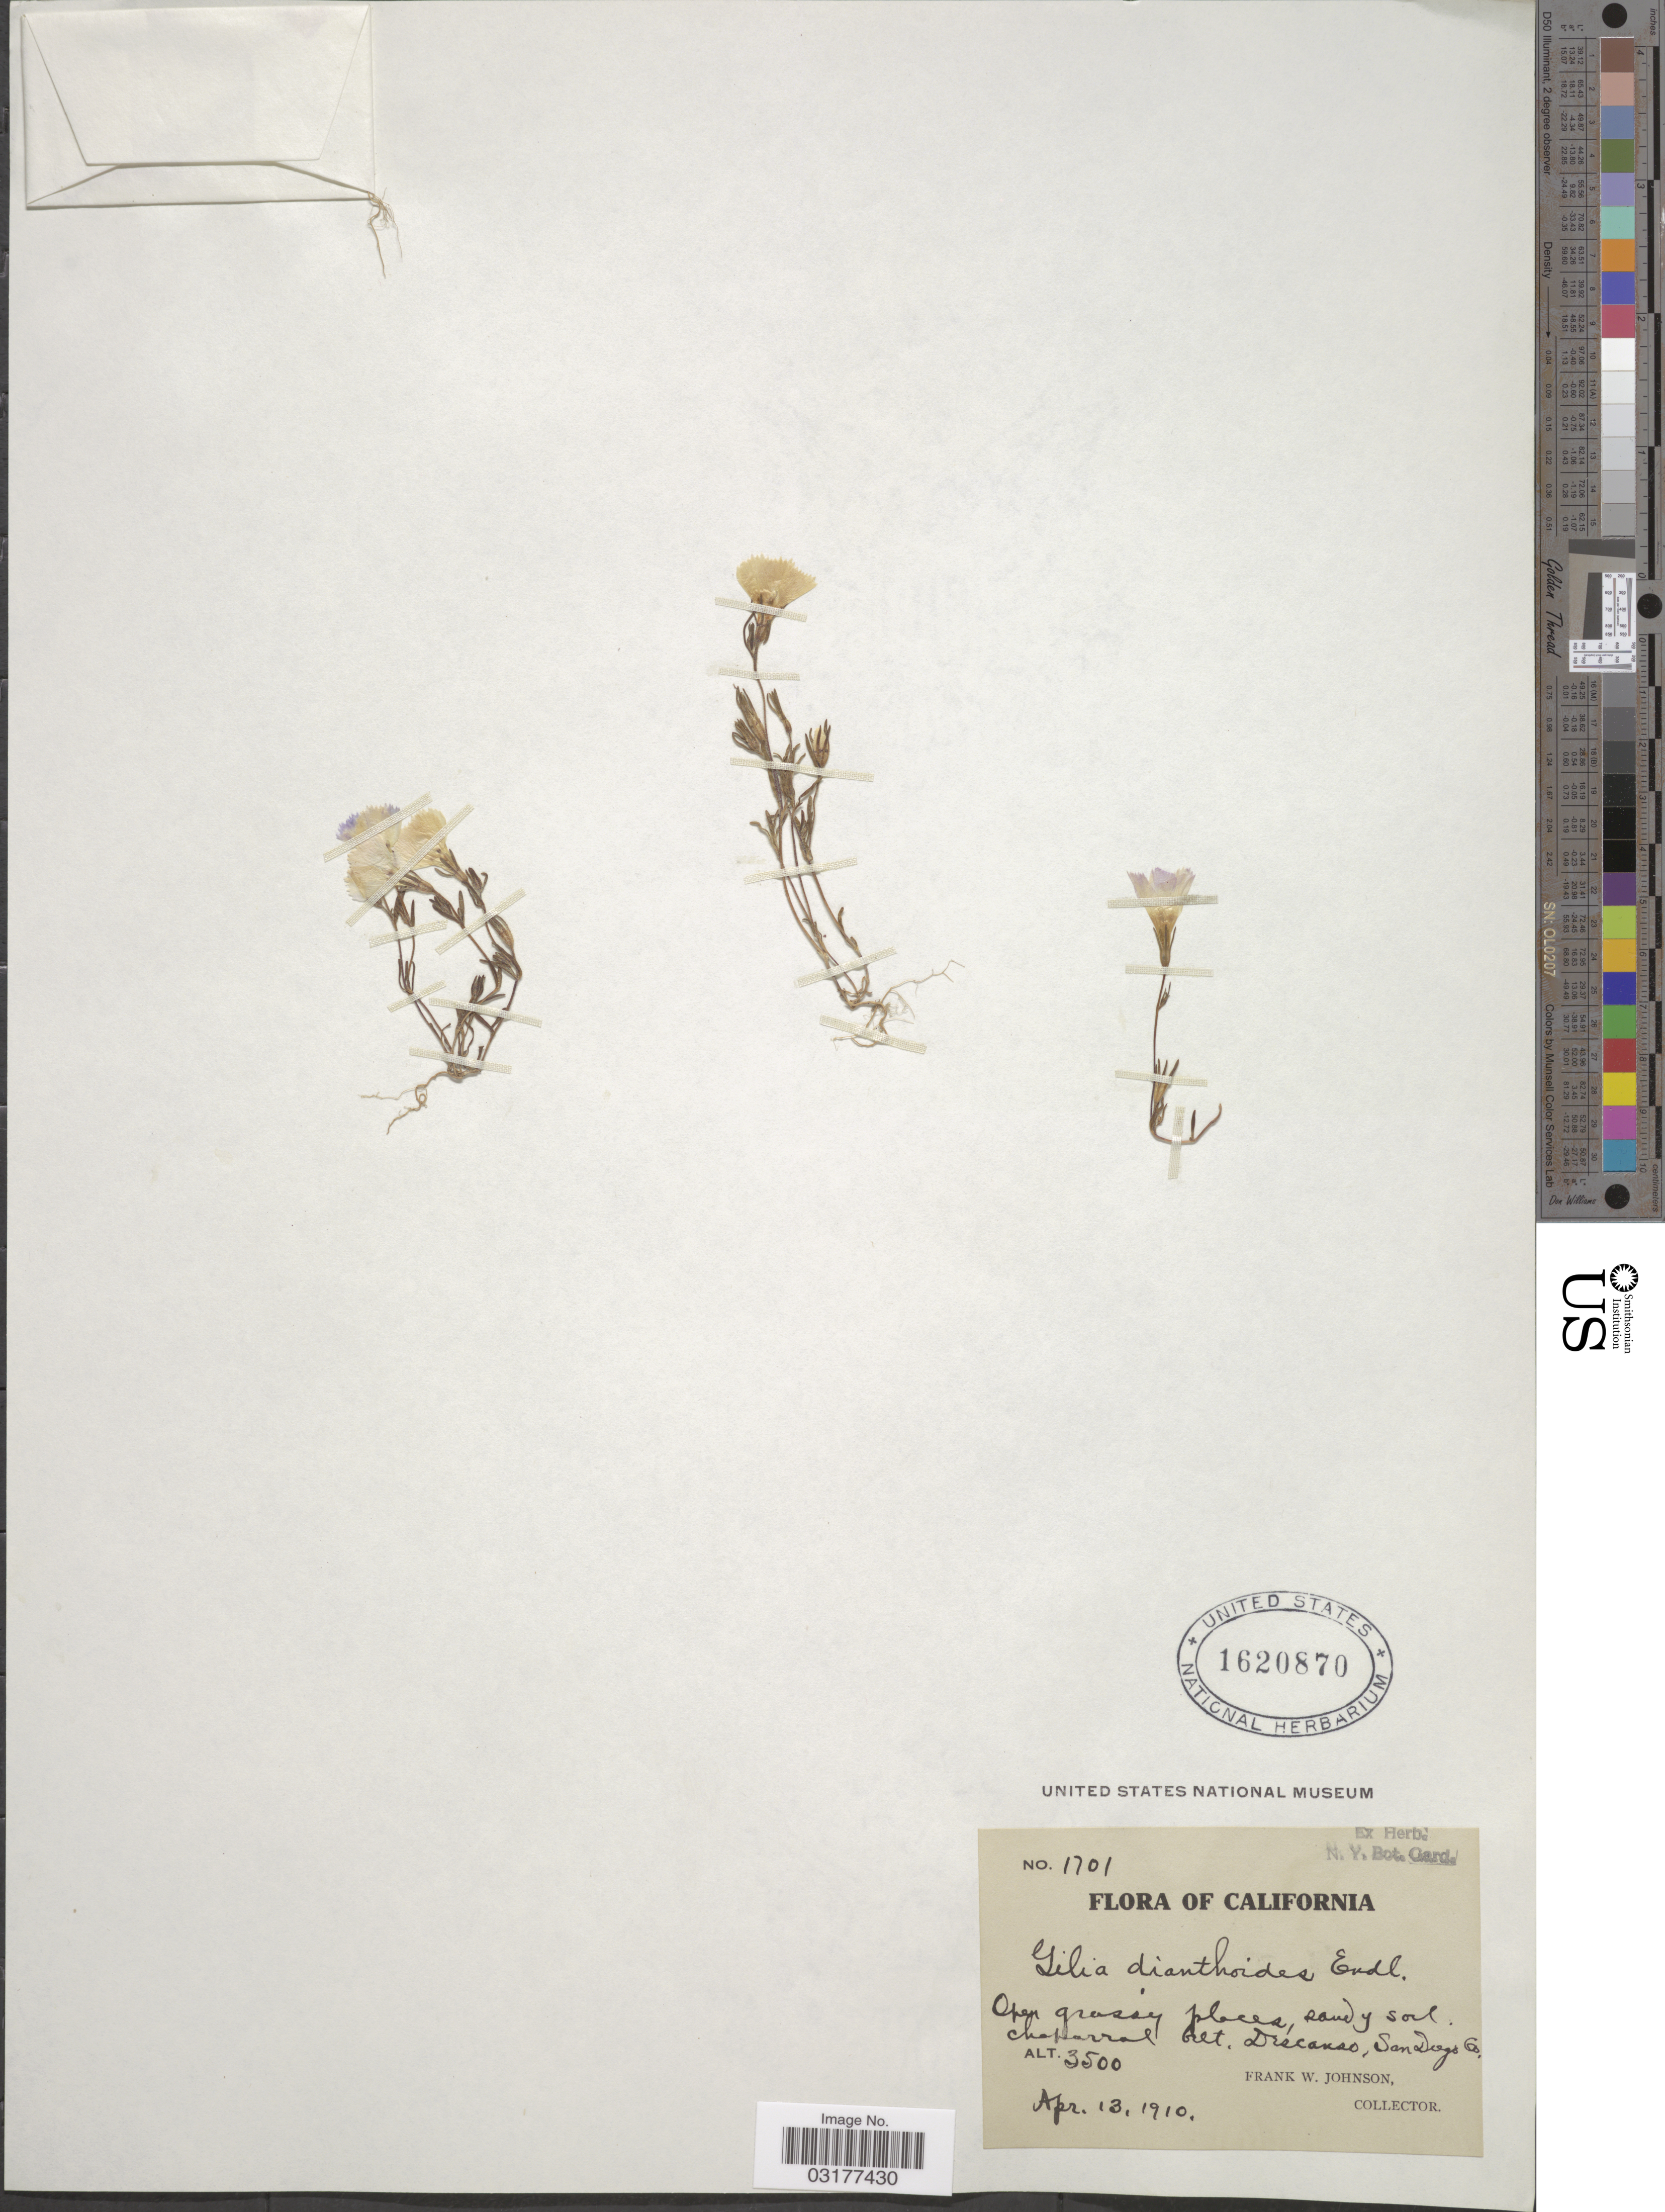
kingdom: Plantae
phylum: Tracheophyta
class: Magnoliopsida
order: Ericales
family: Polemoniaceae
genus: Linanthus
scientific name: Linanthus dianthiflorus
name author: (Benth.) Greene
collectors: F. W. Johnson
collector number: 1701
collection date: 1910-04-13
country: United States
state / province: California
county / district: San Diego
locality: Chaparral Mt. Descanso, San Diego Co.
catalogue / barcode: US 1620870